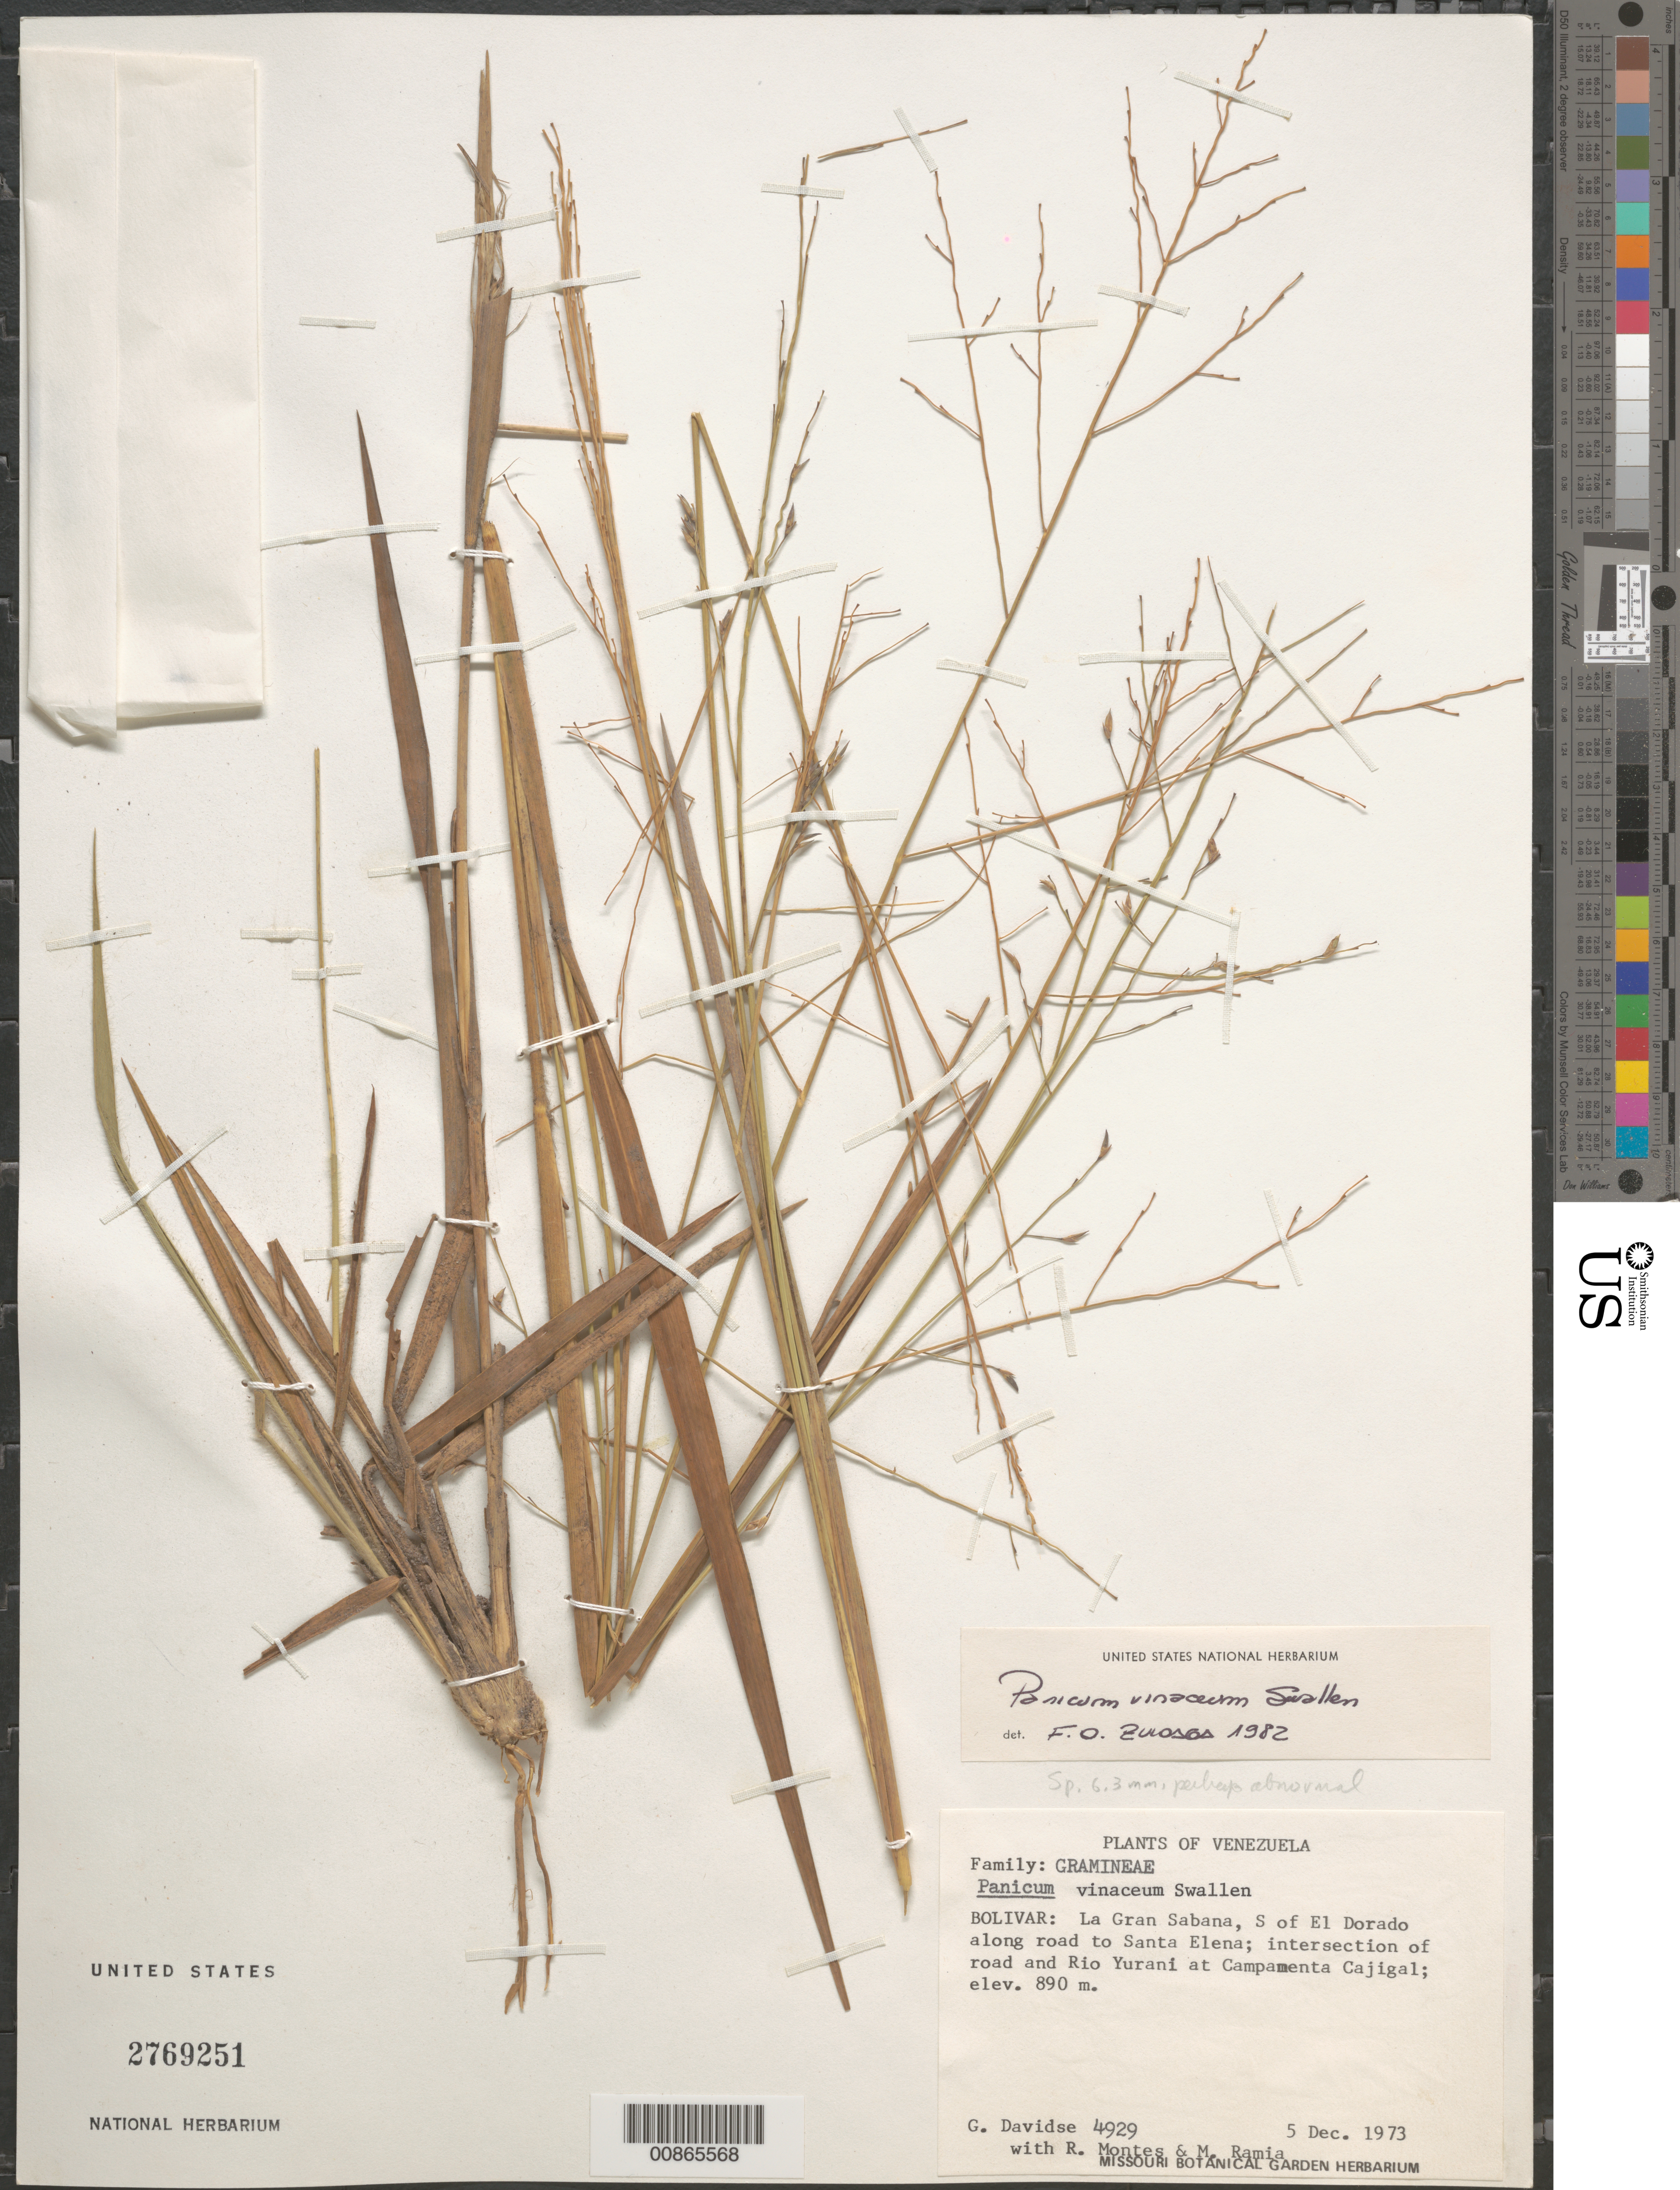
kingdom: Plantae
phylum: Tracheophyta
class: Liliopsida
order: Poales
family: Poaceae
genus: Panicum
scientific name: Panicum vinaceum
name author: Swallen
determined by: Zuloaga, F. O.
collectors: G. Davidse, M. Ramia & R. Montes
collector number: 4929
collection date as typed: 5-Dec-73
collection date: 1973-12-05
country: Venezuela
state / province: Bolívar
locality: Gran Sabana, S of El Dorado on road to Santa Elena, intersection of road and Río Yurani at Campamenta Cajigal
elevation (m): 890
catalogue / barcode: US 2769251